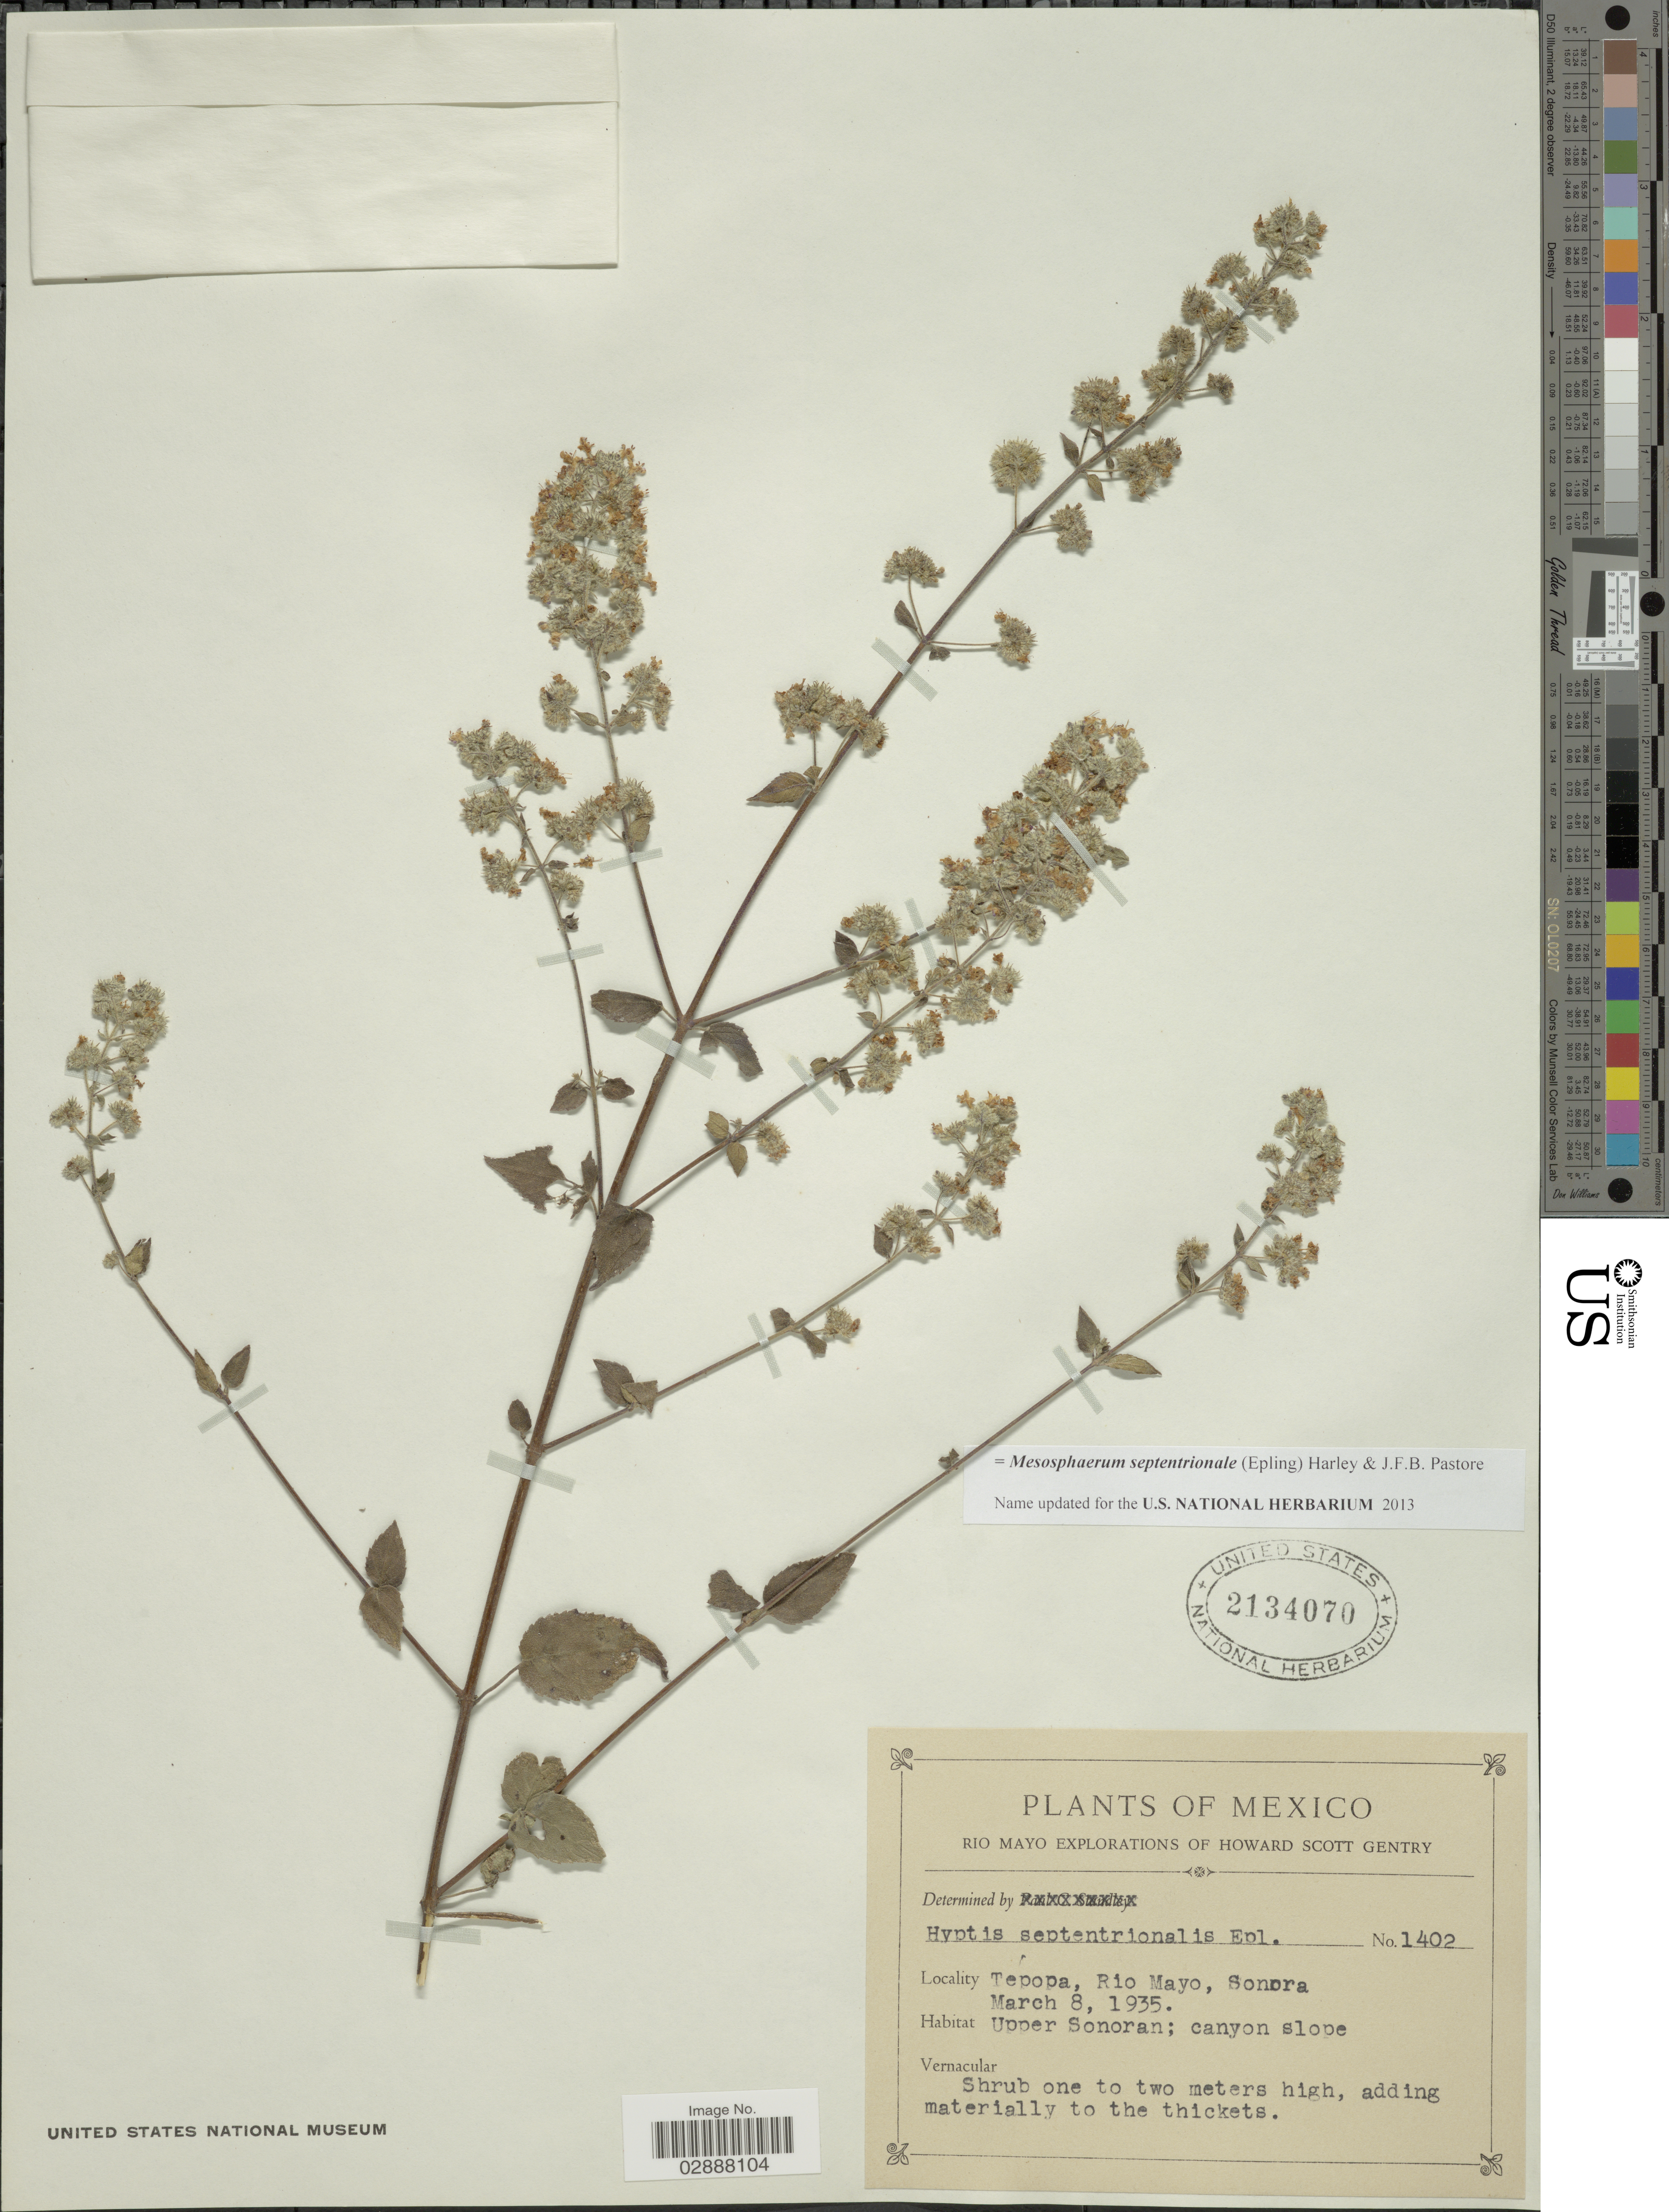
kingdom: Plantae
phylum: Tracheophyta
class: Magnoliopsida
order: Lamiales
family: Lamiaceae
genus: Mesosphaerum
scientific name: Mesosphaerum septentrionale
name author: (Epling) Harley & J.F.B. Pastore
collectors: H. S. Gentry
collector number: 1402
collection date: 1935-03-08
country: Mexico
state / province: Sonora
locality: Tepopa, Rio Mayo. Upper Sonoran; canyon slopes.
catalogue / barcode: US 2134070